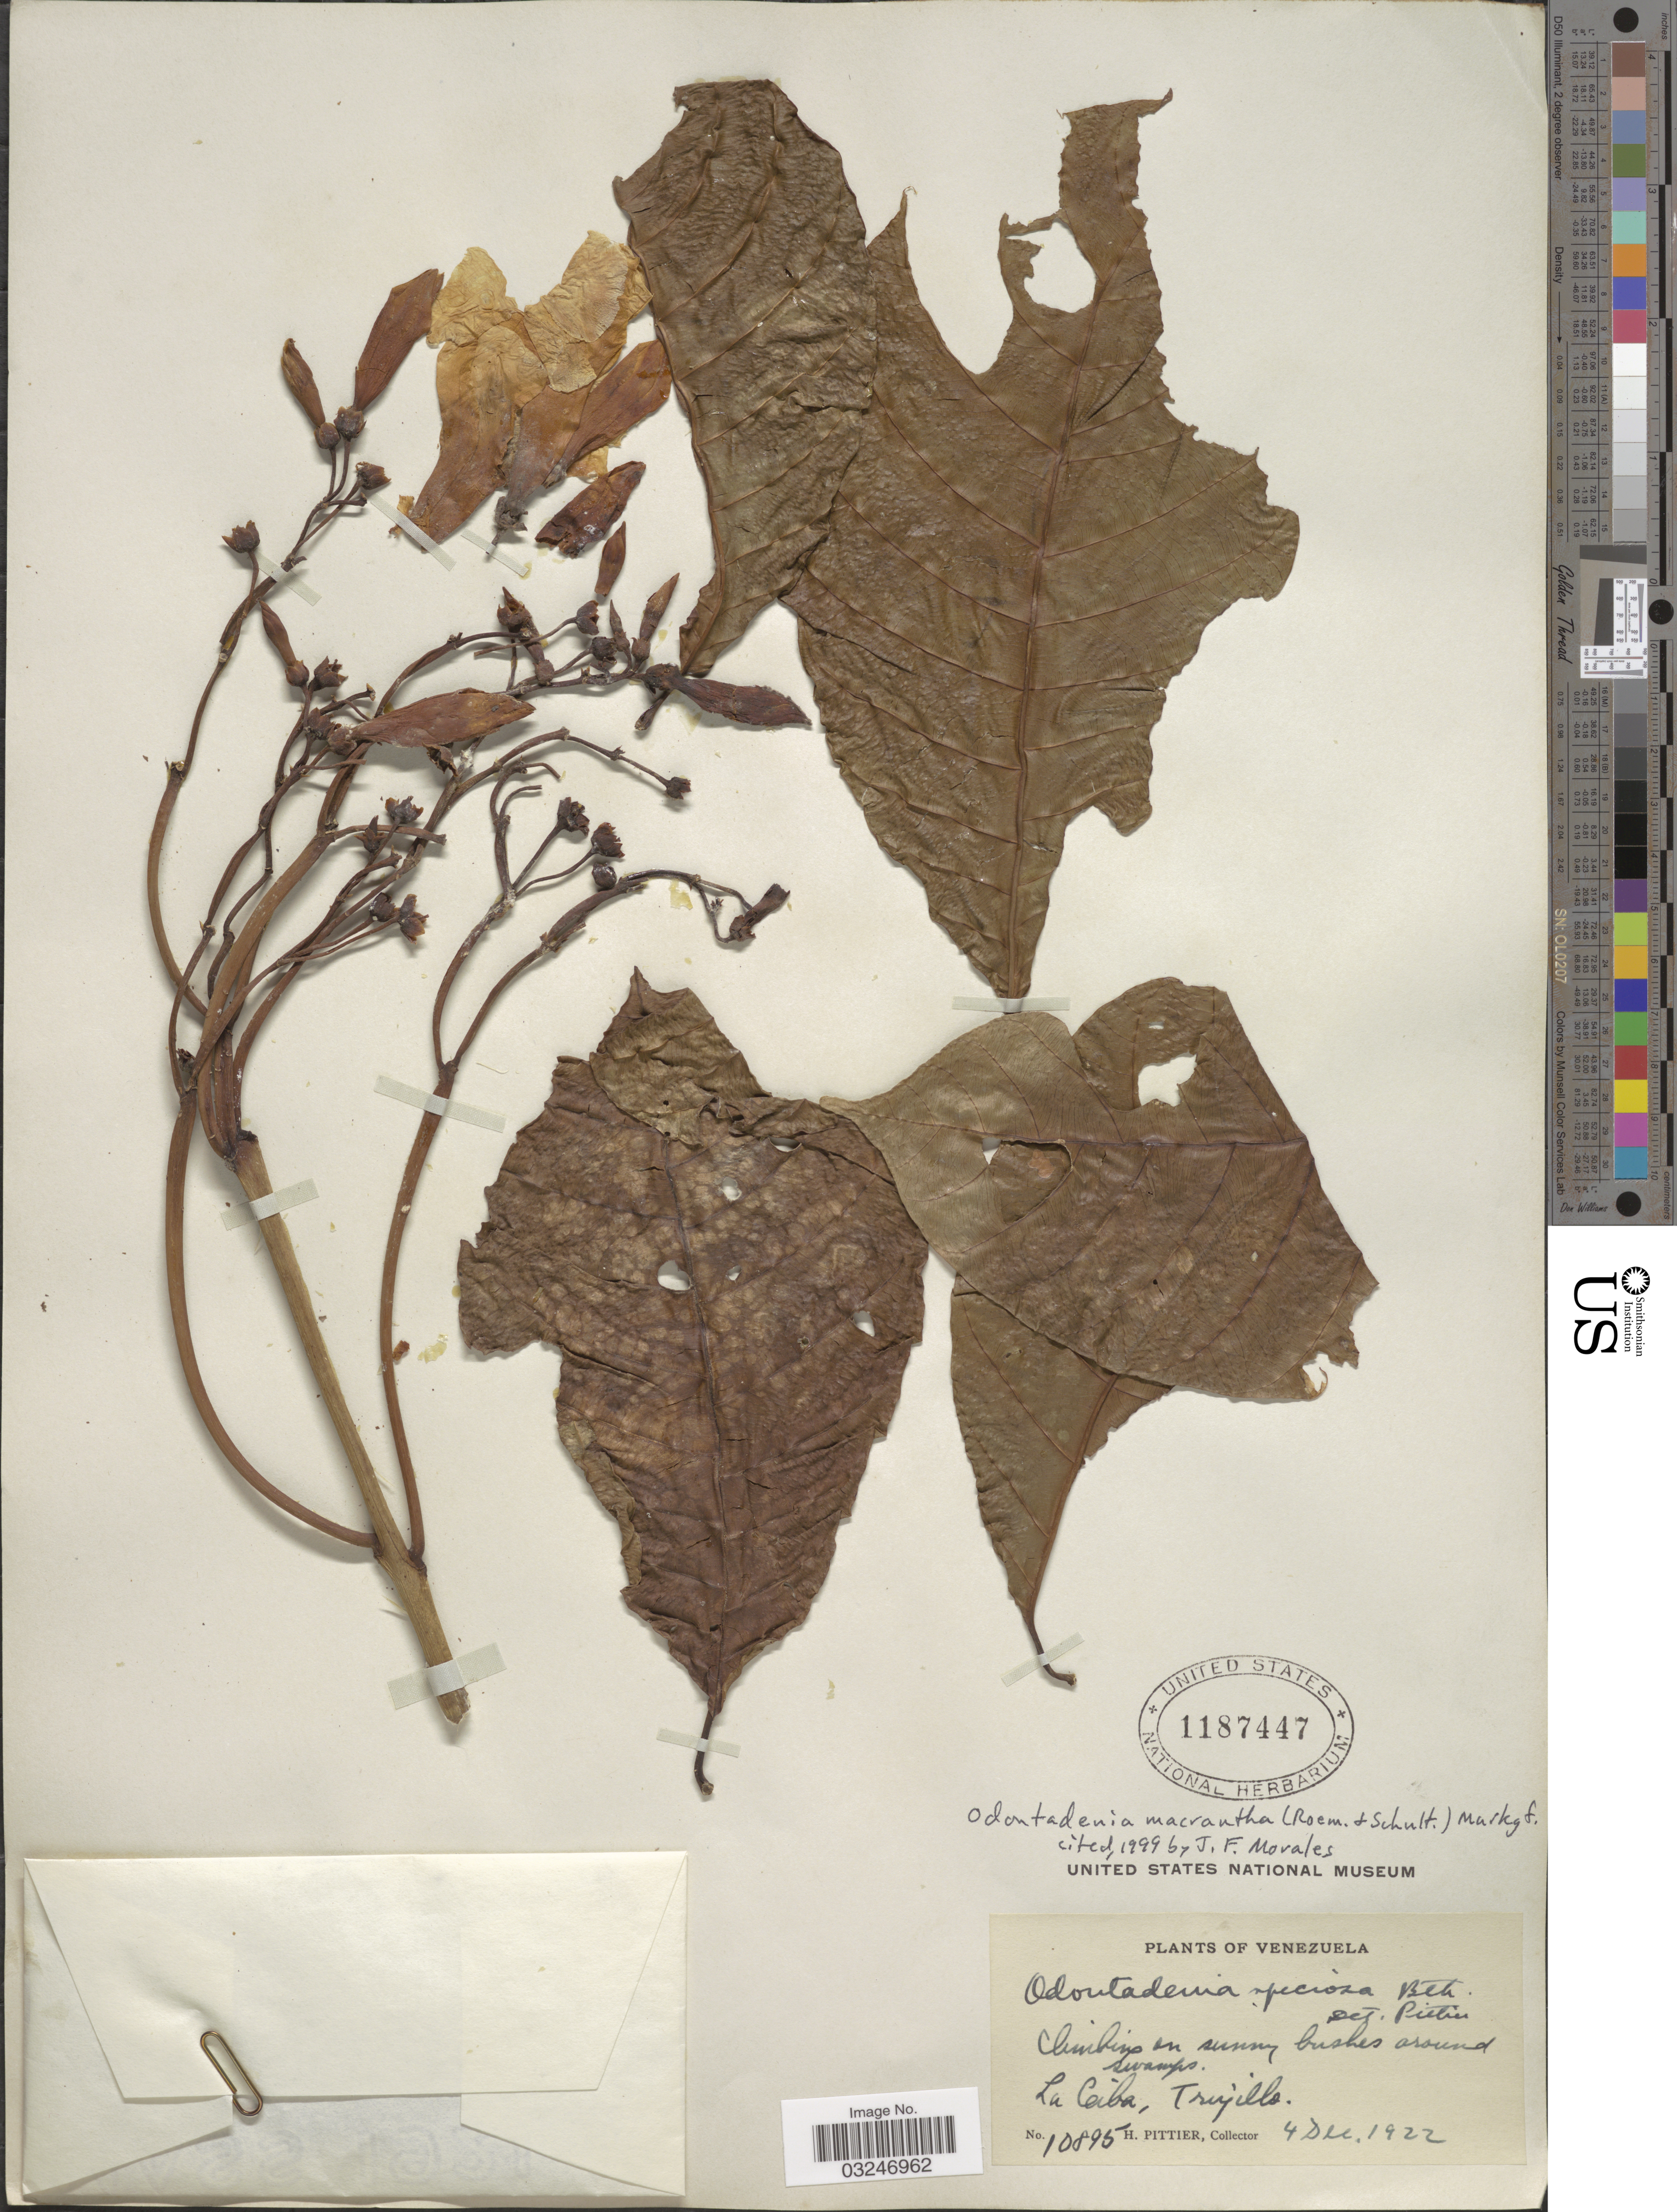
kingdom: Plantae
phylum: Tracheophyta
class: Magnoliopsida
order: Gentianales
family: Apocynaceae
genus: Odontadenia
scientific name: Odontadenia macrantha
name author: (Roem. & Schult.) Markgr.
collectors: H. F. Pittier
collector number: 10895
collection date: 1922-12-04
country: Venezuela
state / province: Trujillo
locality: La Ceiba.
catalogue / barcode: US 1187447